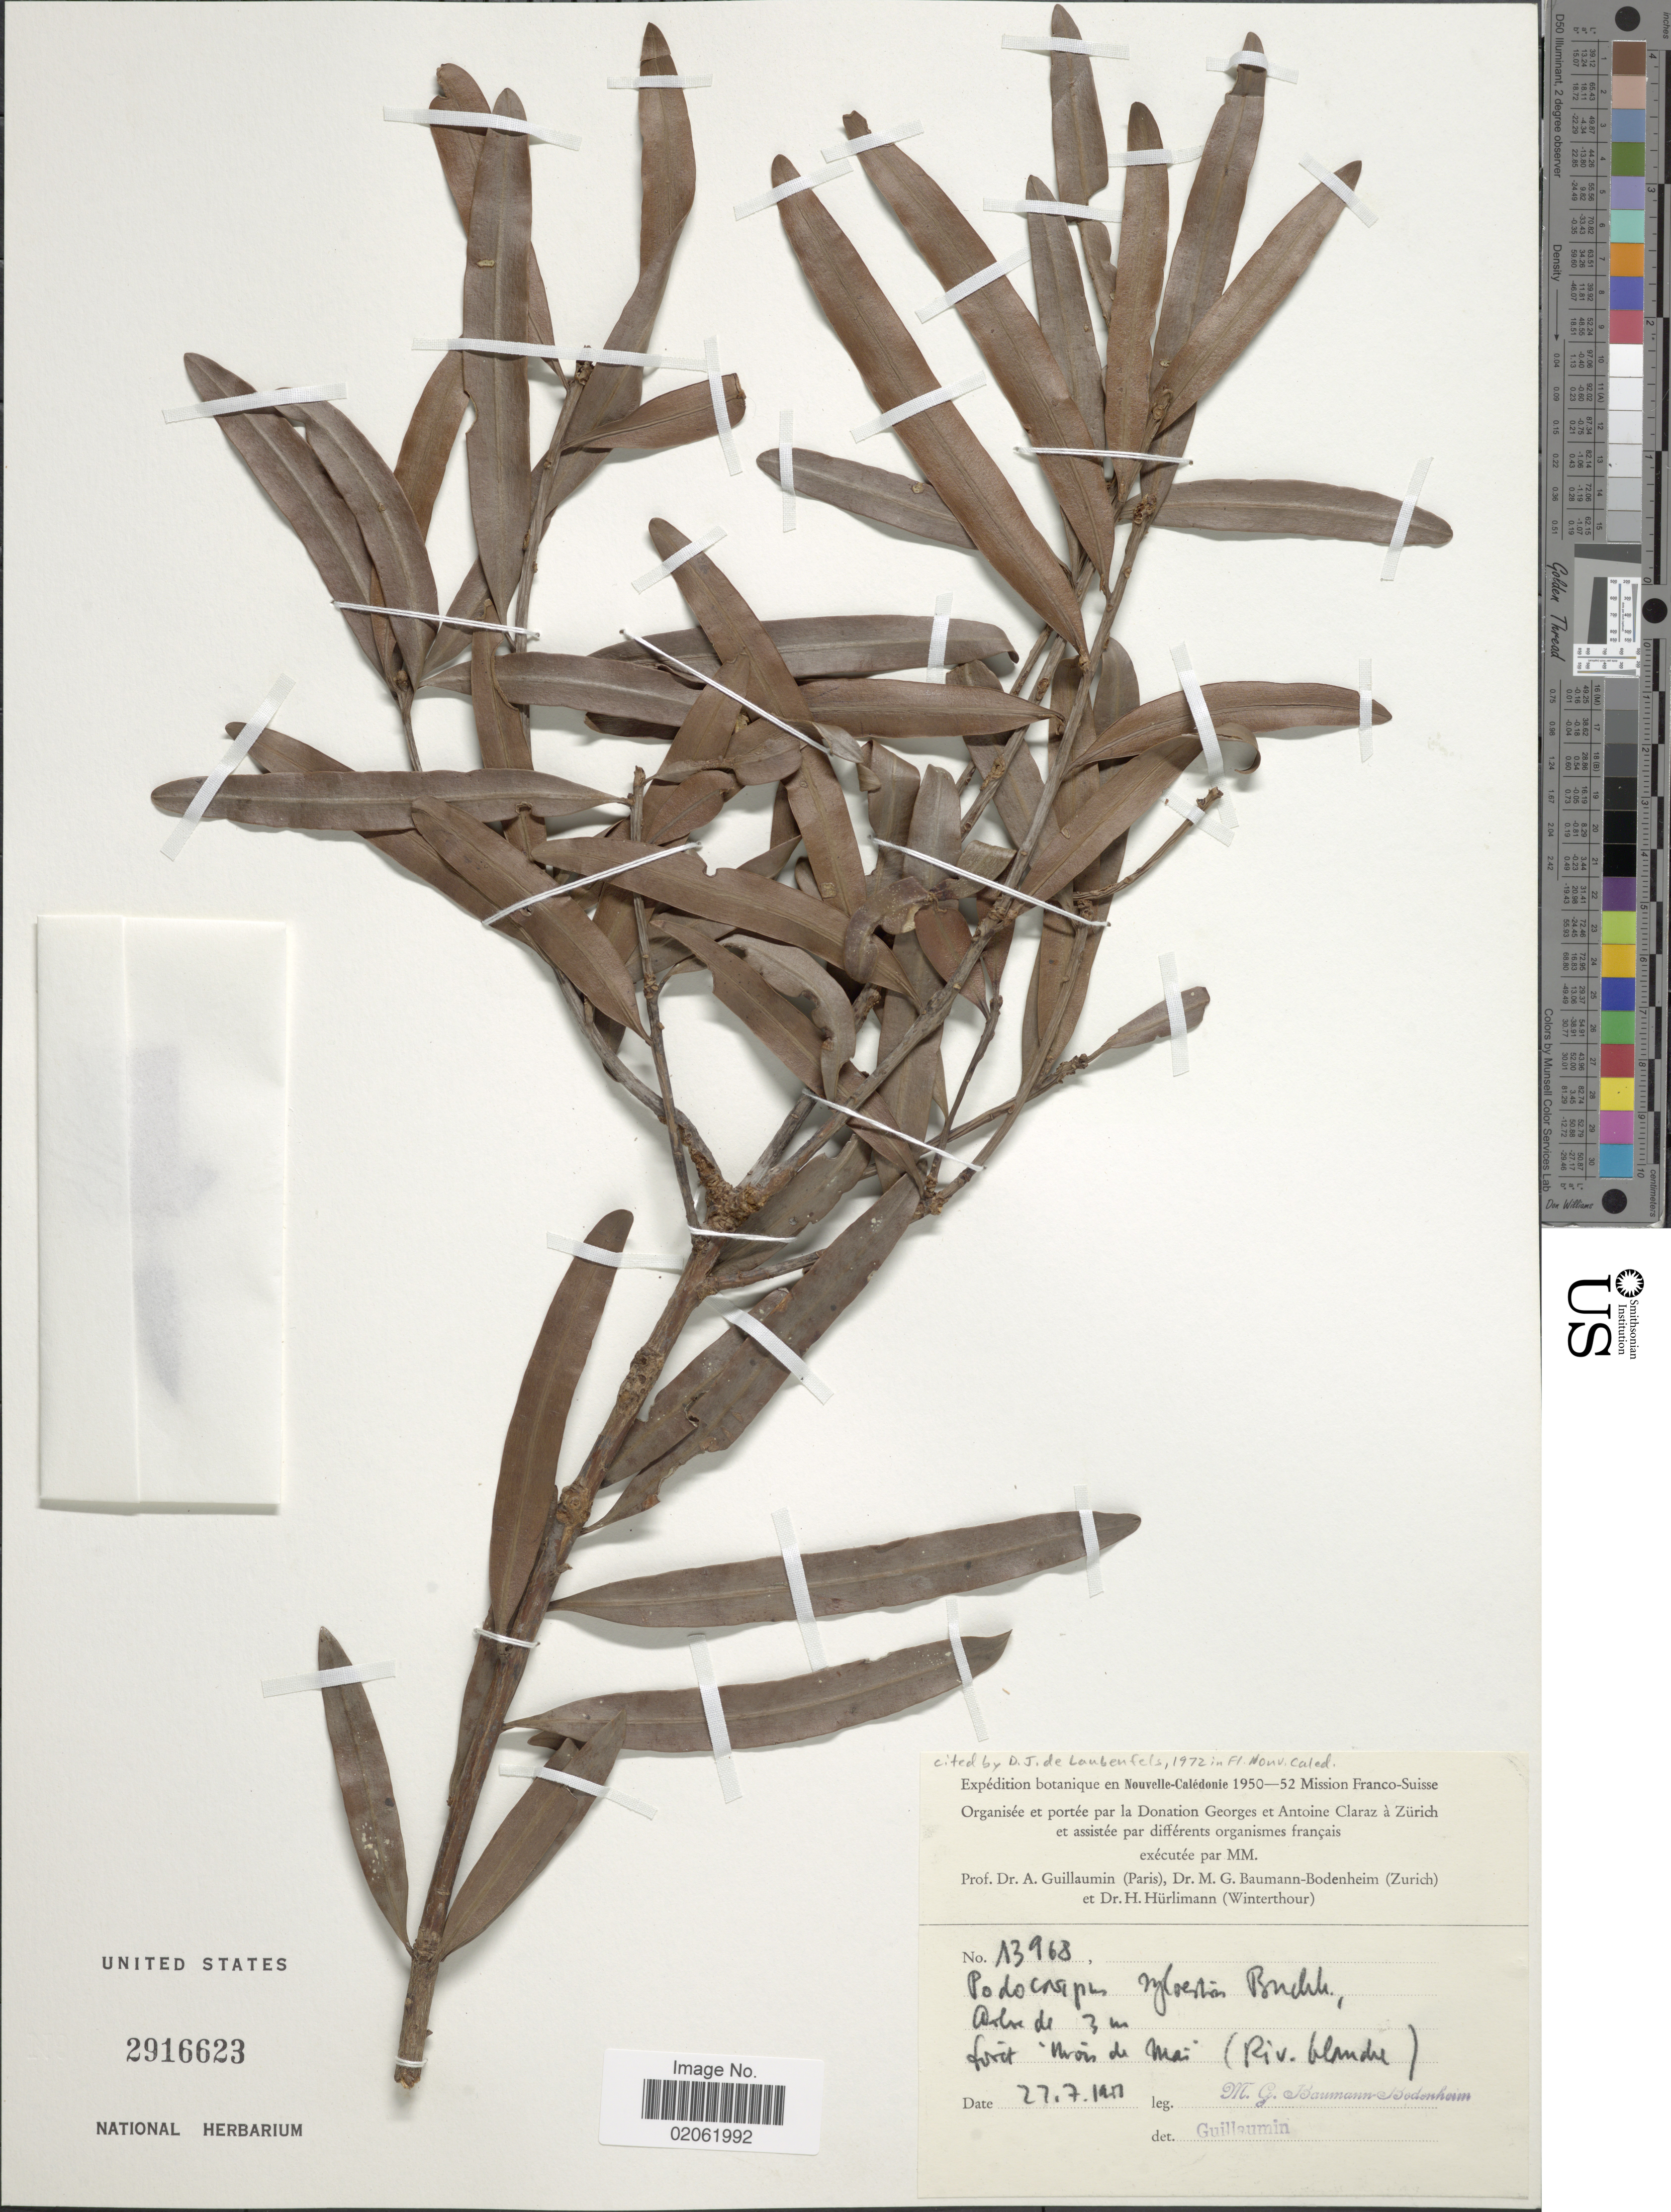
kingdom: Plantae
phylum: Tracheophyta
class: Pinopsida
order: Pinales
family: Podocarpaceae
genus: Podocarpus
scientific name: Podocarpus sylvestris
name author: J. Buchholz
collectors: M. G. Baumann-Bodenheim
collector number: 13968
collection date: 1951-07-22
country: New Caledonia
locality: Nouvelle-Caledonie, Foret Mois de Mai (Riv. blanche)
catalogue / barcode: US 2916623